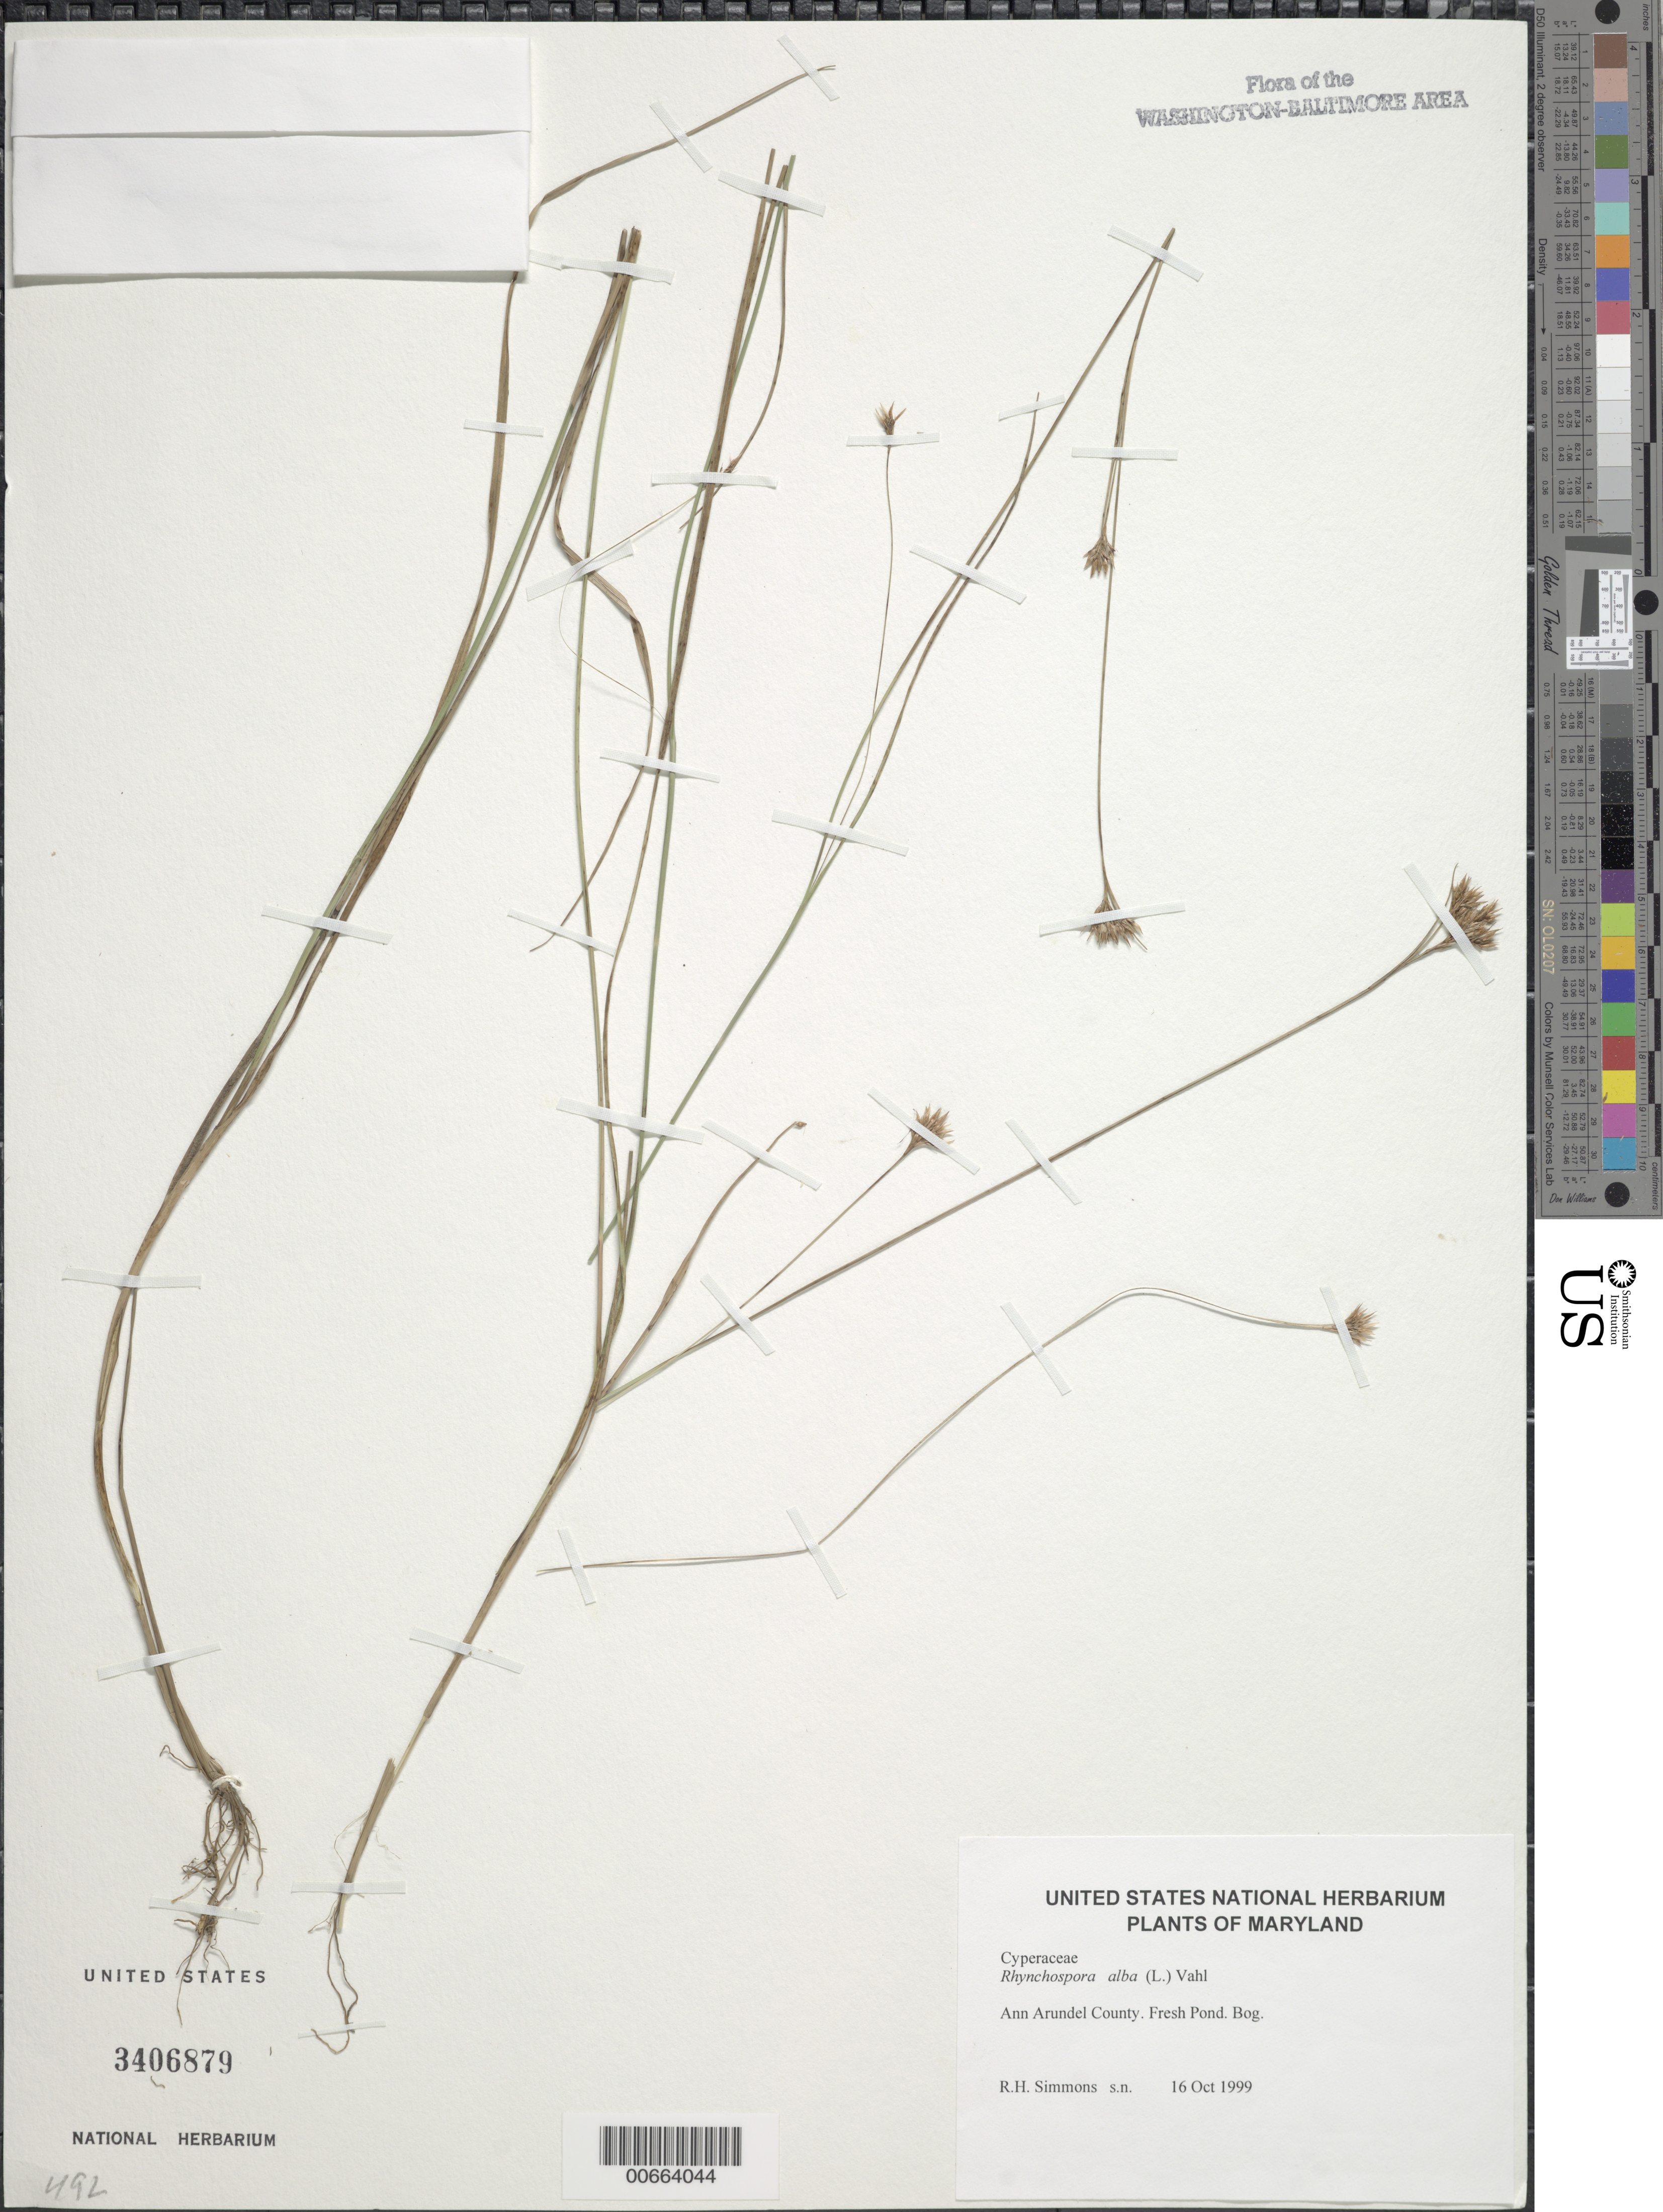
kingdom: Plantae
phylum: Tracheophyta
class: Liliopsida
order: Poales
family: Cyperaceae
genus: Rhynchospora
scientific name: Rhynchospora alba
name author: (L.) Vahl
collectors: R. H. Simmons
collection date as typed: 16 Oct 1999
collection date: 1999-10-16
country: United States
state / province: Maryland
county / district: Anne Arundel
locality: Fresh Pond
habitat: Bog.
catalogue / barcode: US 3406879